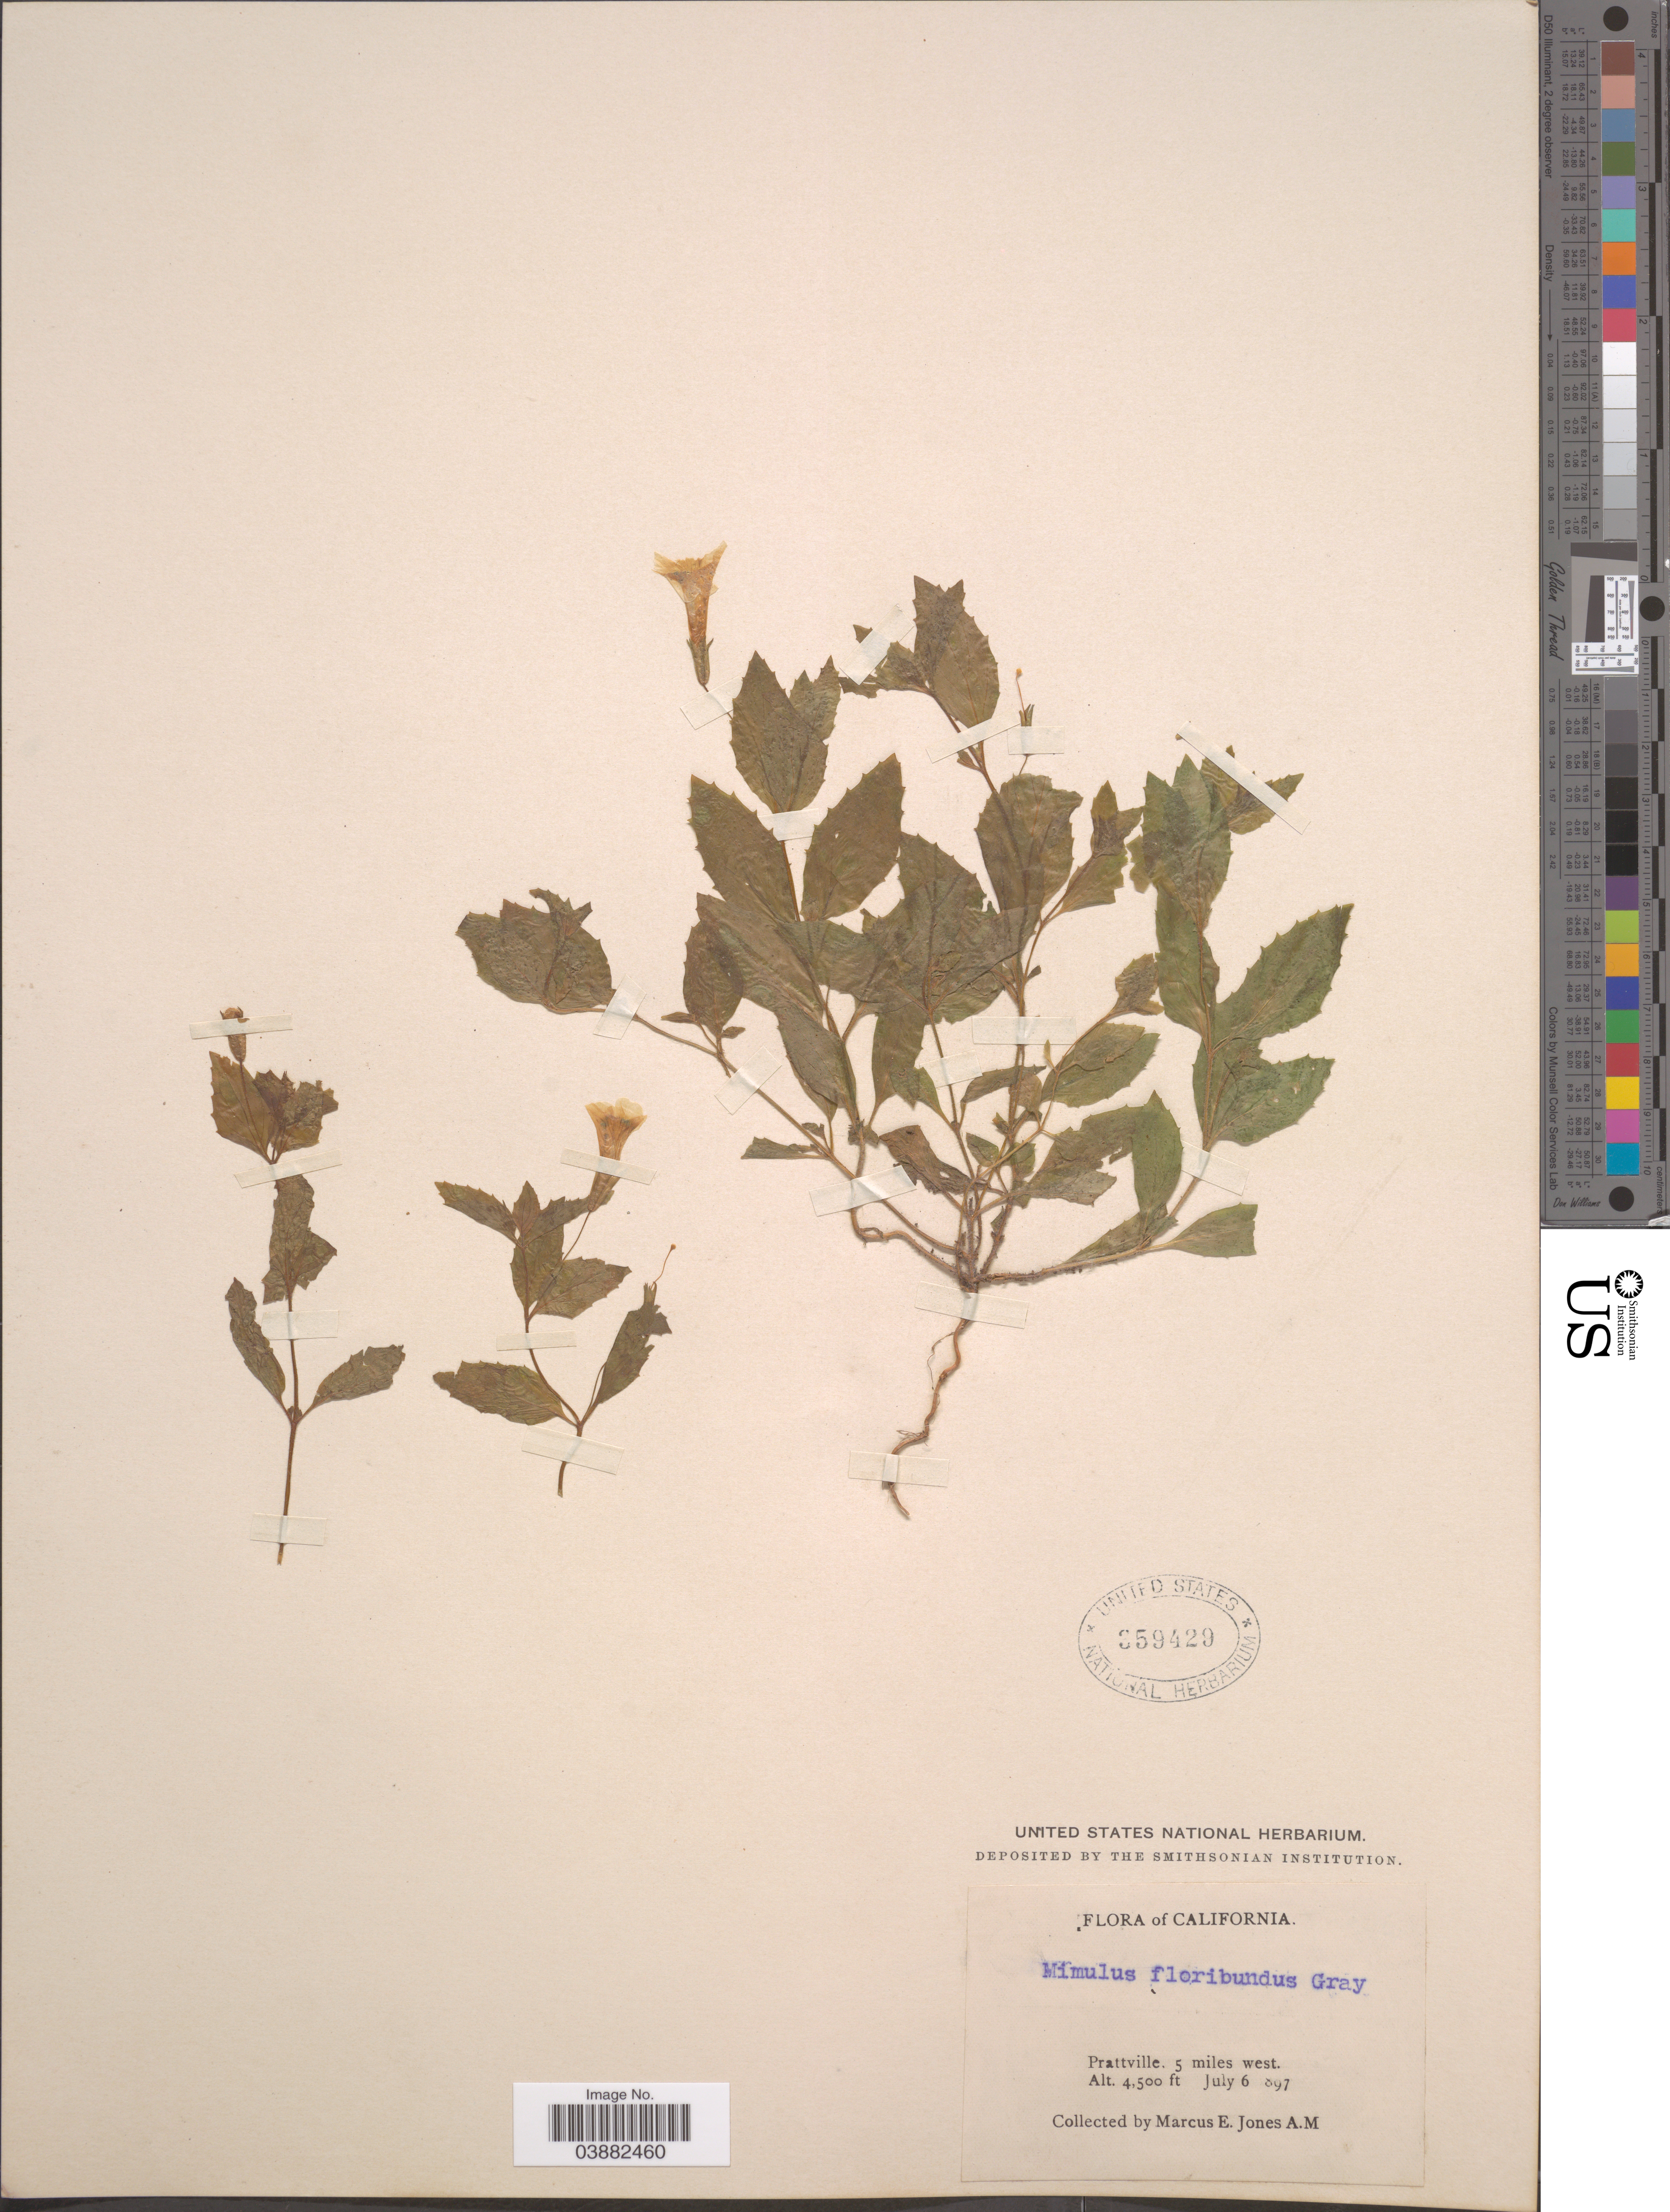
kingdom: Plantae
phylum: Tracheophyta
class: Magnoliopsida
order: Lamiales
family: Phrymaceae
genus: Mimulus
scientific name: Mimulus moniliformis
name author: Greene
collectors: M. E. Jones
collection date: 1897-07-06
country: United States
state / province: California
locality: Prattville. 5 miles west.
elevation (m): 1372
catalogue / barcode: US 359429